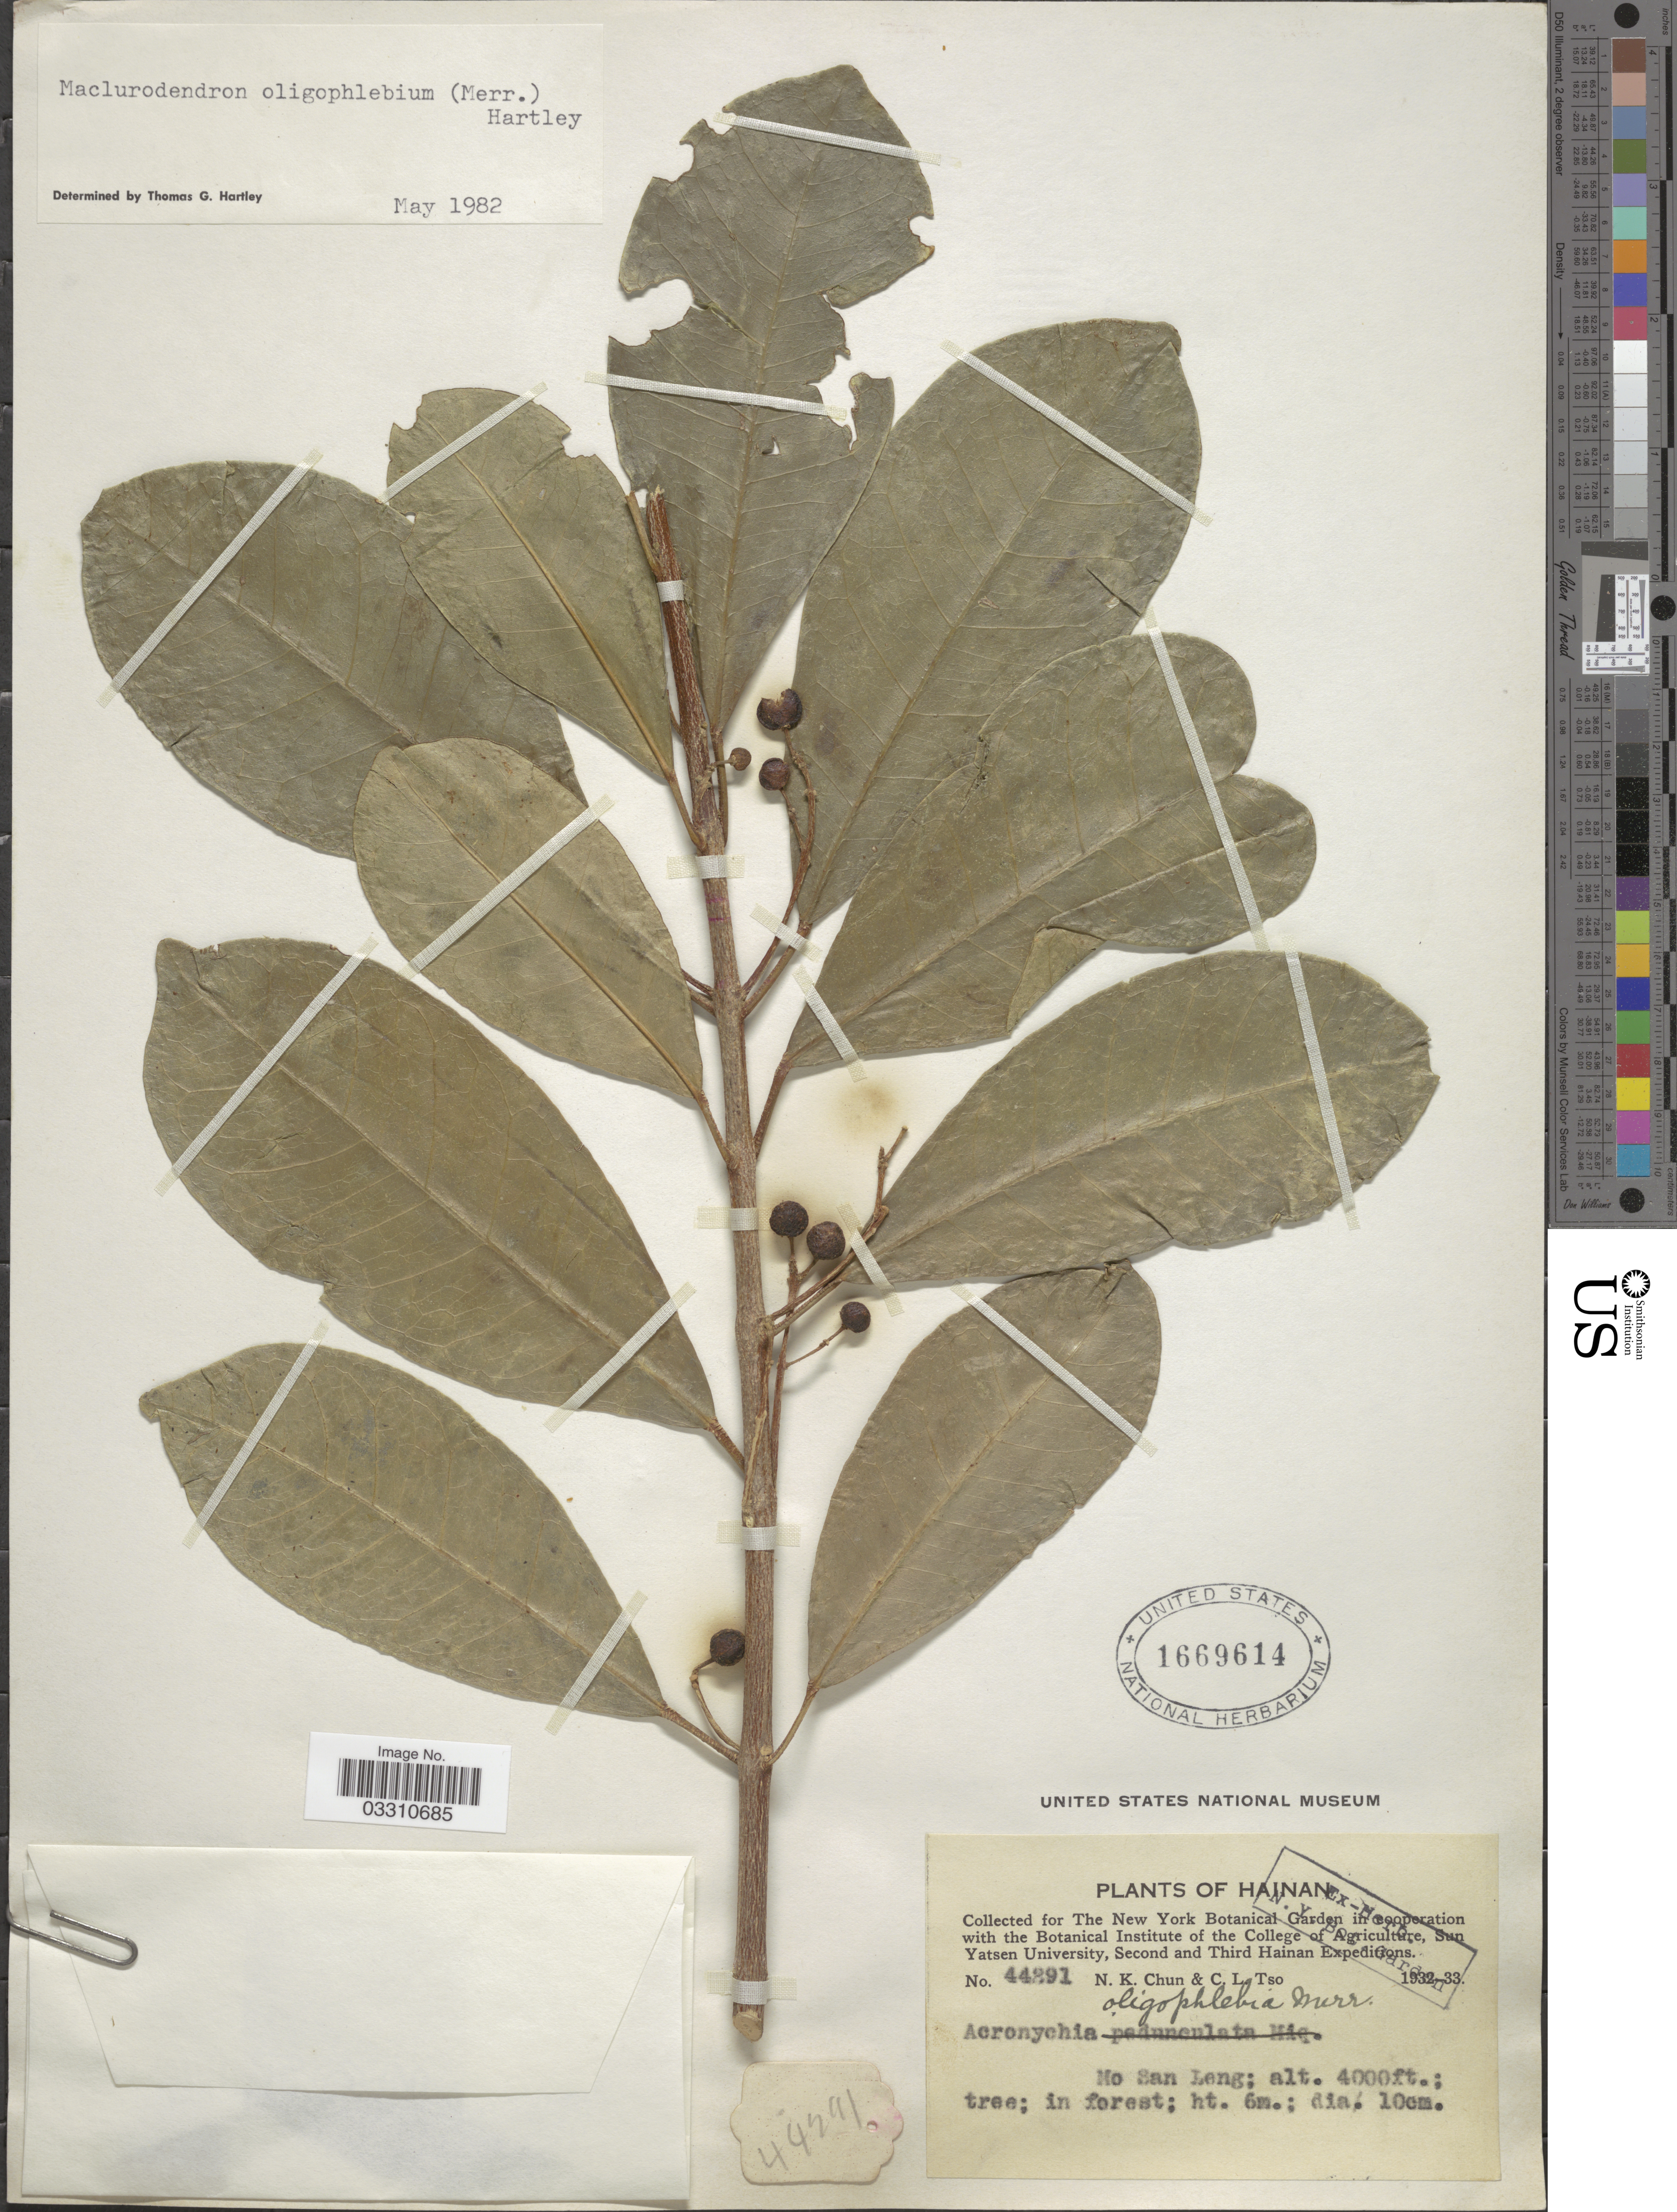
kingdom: Plantae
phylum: Tracheophyta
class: Magnoliopsida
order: Sapindales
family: Rutaceae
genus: Maclurodendron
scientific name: Maclurodendron oligophlebium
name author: (Merr.) T.G. Hartley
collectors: N. K. Chun & C. Tso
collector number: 44291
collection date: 1932/1933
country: China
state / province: Hainan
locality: No San Leng.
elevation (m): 1219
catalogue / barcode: US 1669614